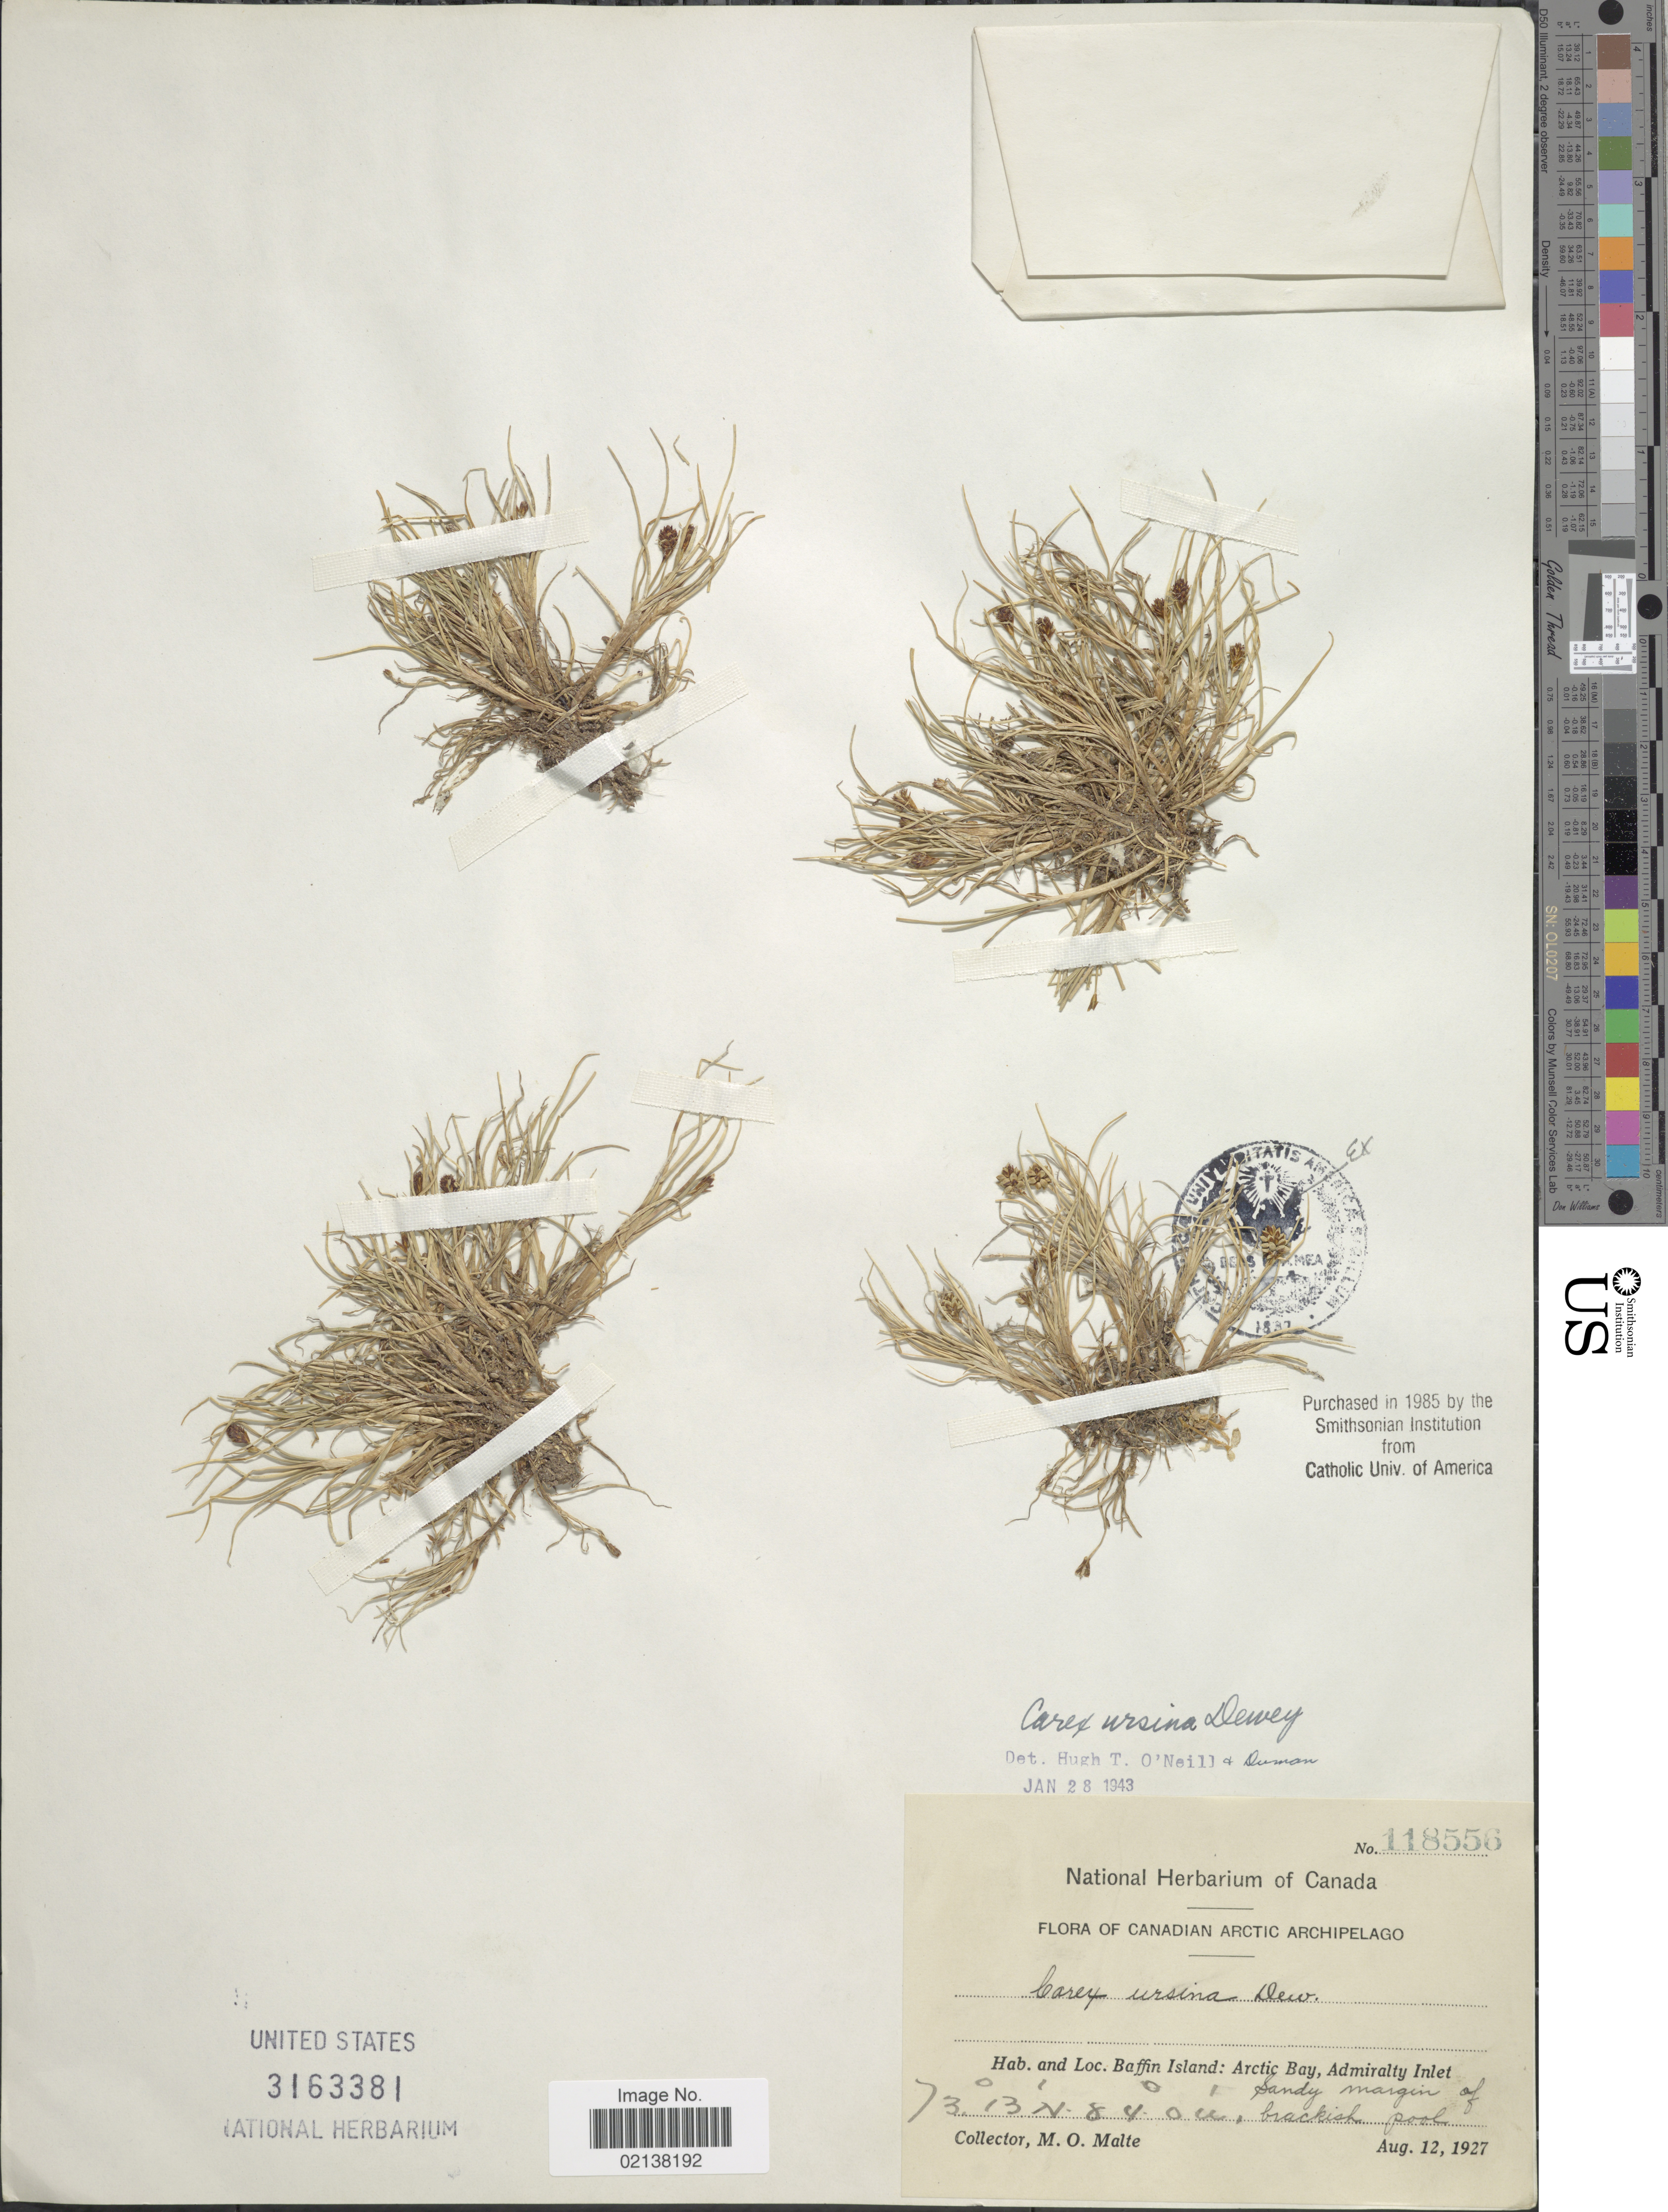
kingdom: Plantae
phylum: Tracheophyta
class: Liliopsida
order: Poales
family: Cyperaceae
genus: Carex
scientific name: Carex ursina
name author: Dewey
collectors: M. O. Malte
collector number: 118556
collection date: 1927-08-12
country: Canada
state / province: Nunavut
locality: Canadian Arctic Archipelago. Baffin Island: Arctic Bay. Admiralty Inlet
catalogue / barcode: US 3163381